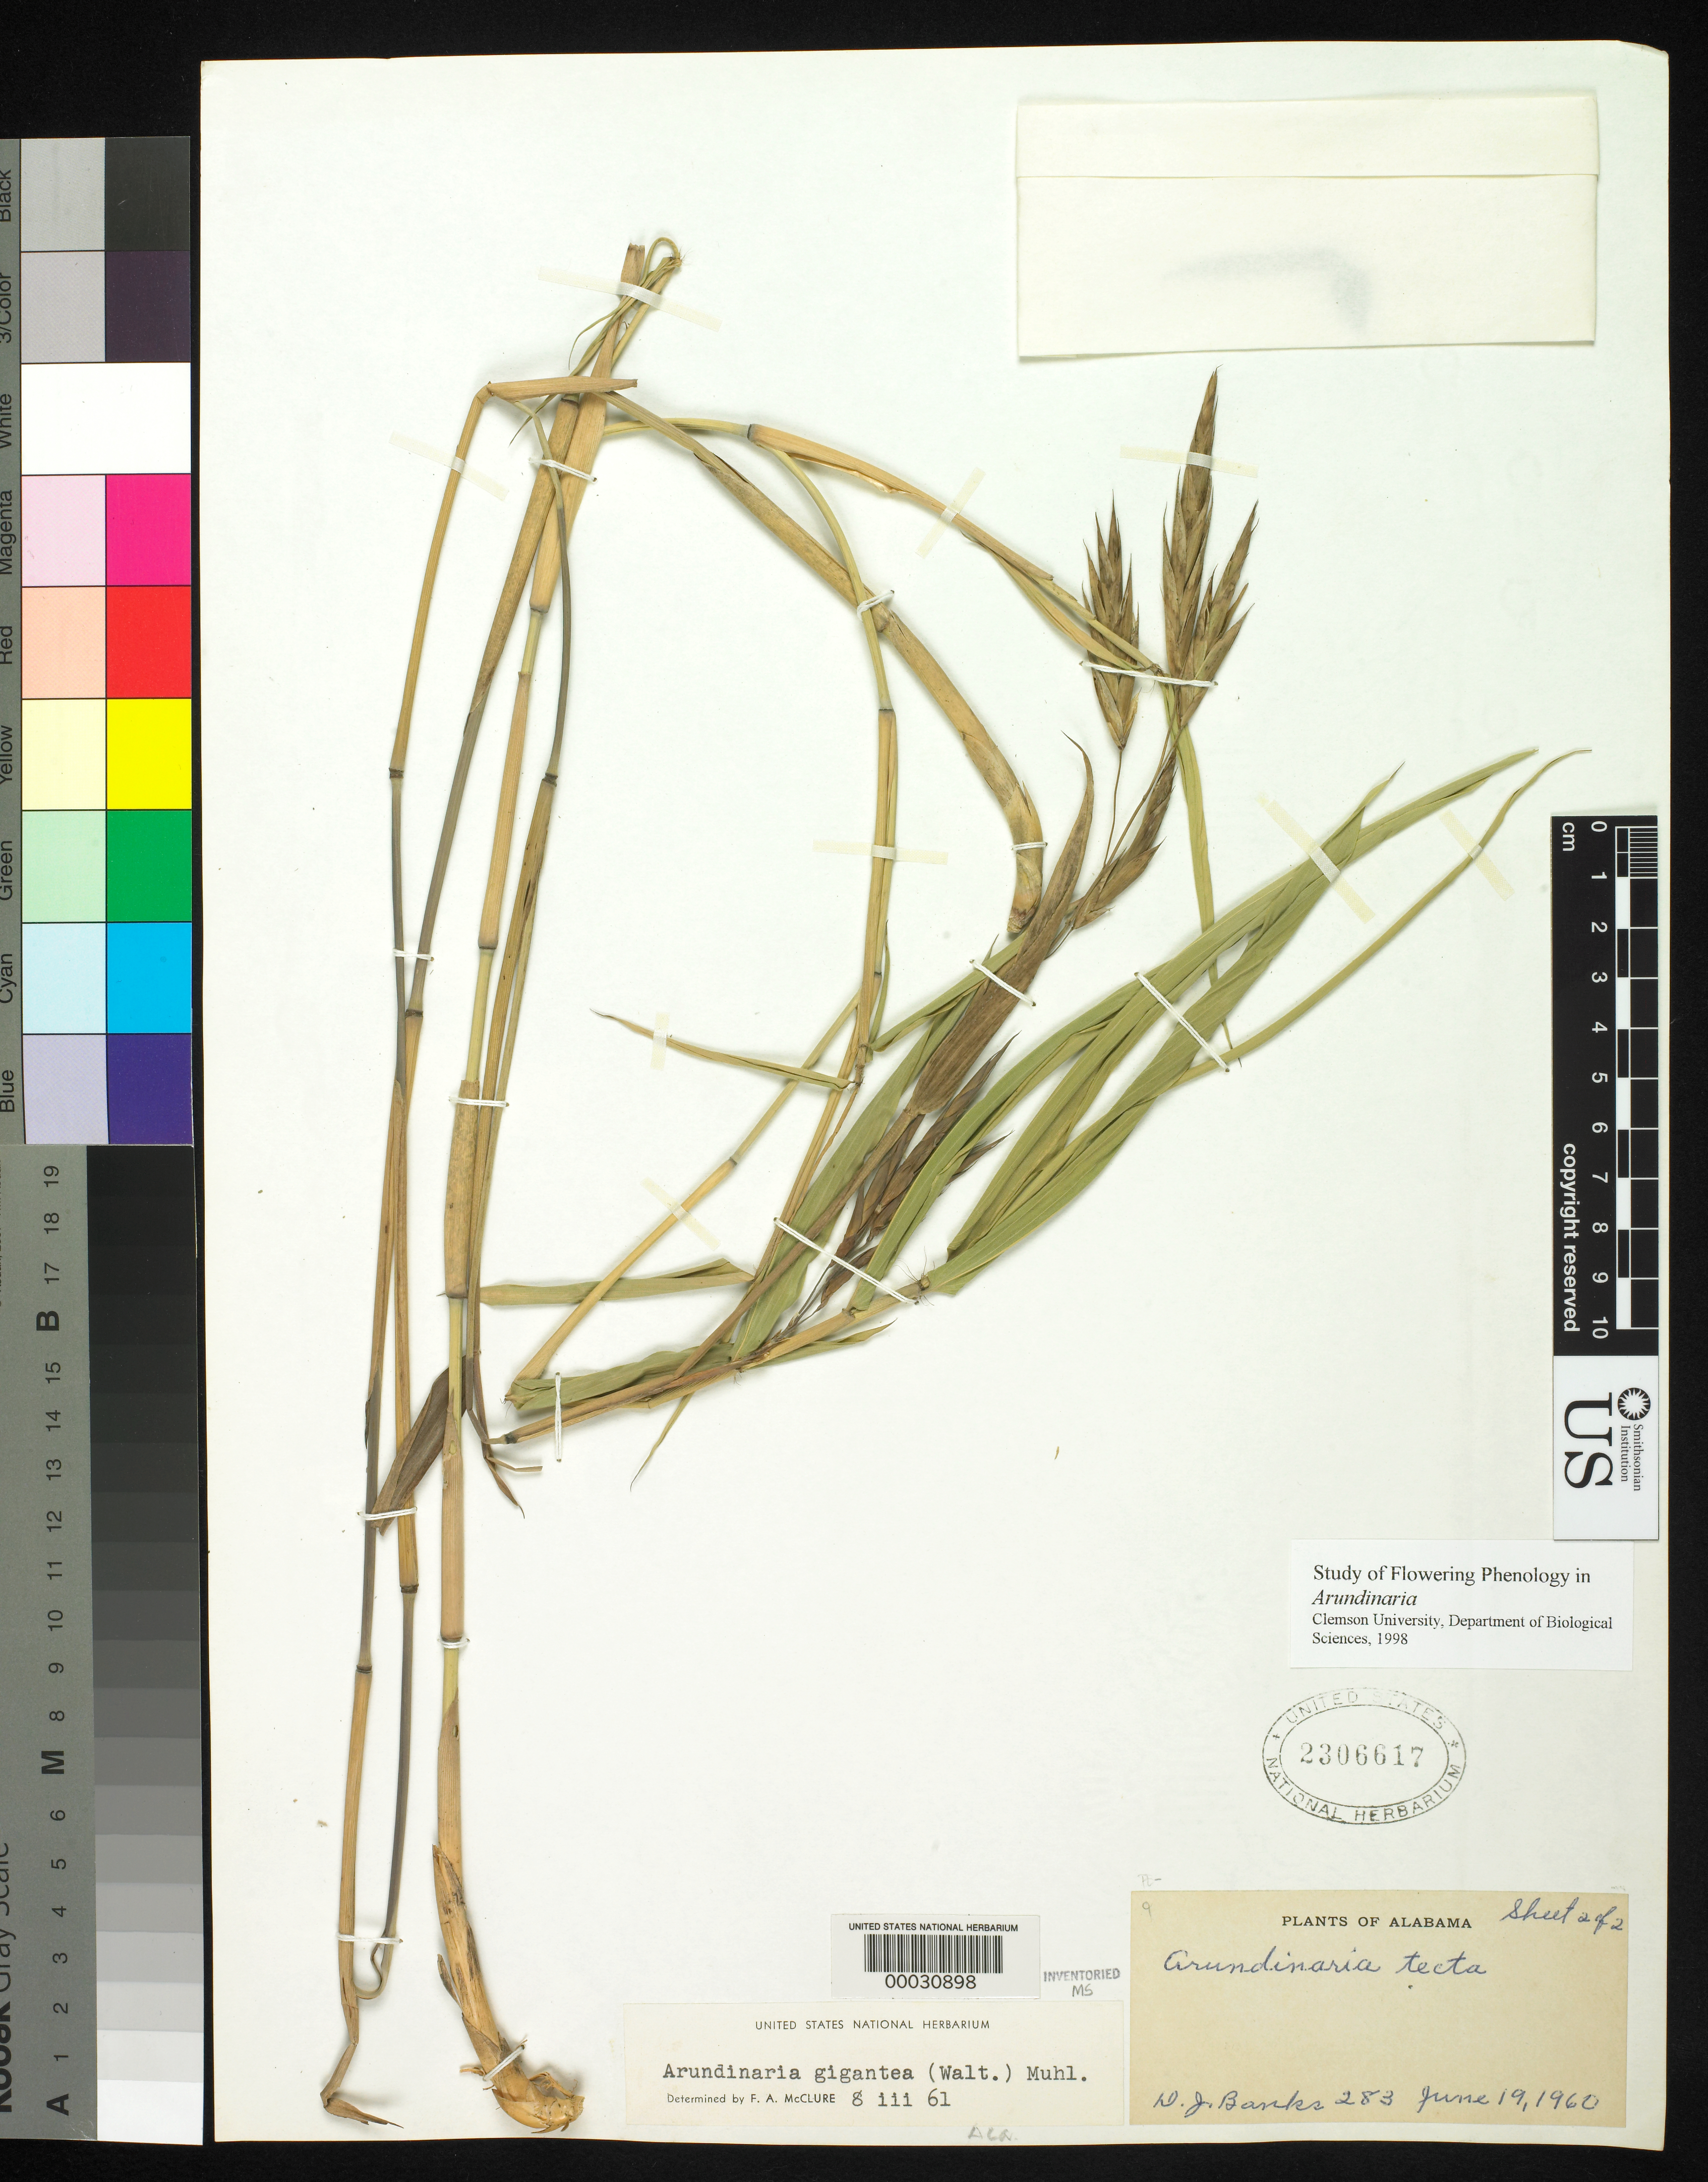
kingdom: Plantae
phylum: Tracheophyta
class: Liliopsida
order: Poales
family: Poaceae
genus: Arundinaria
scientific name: Arundinaria gigantea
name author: (Walter) Muhl.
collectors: D. J. Banks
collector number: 283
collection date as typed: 19 Jun 1960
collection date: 1960-06-19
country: United States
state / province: Alabama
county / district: Elmore / Tallapoosa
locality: Tallassee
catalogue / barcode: US 2306617